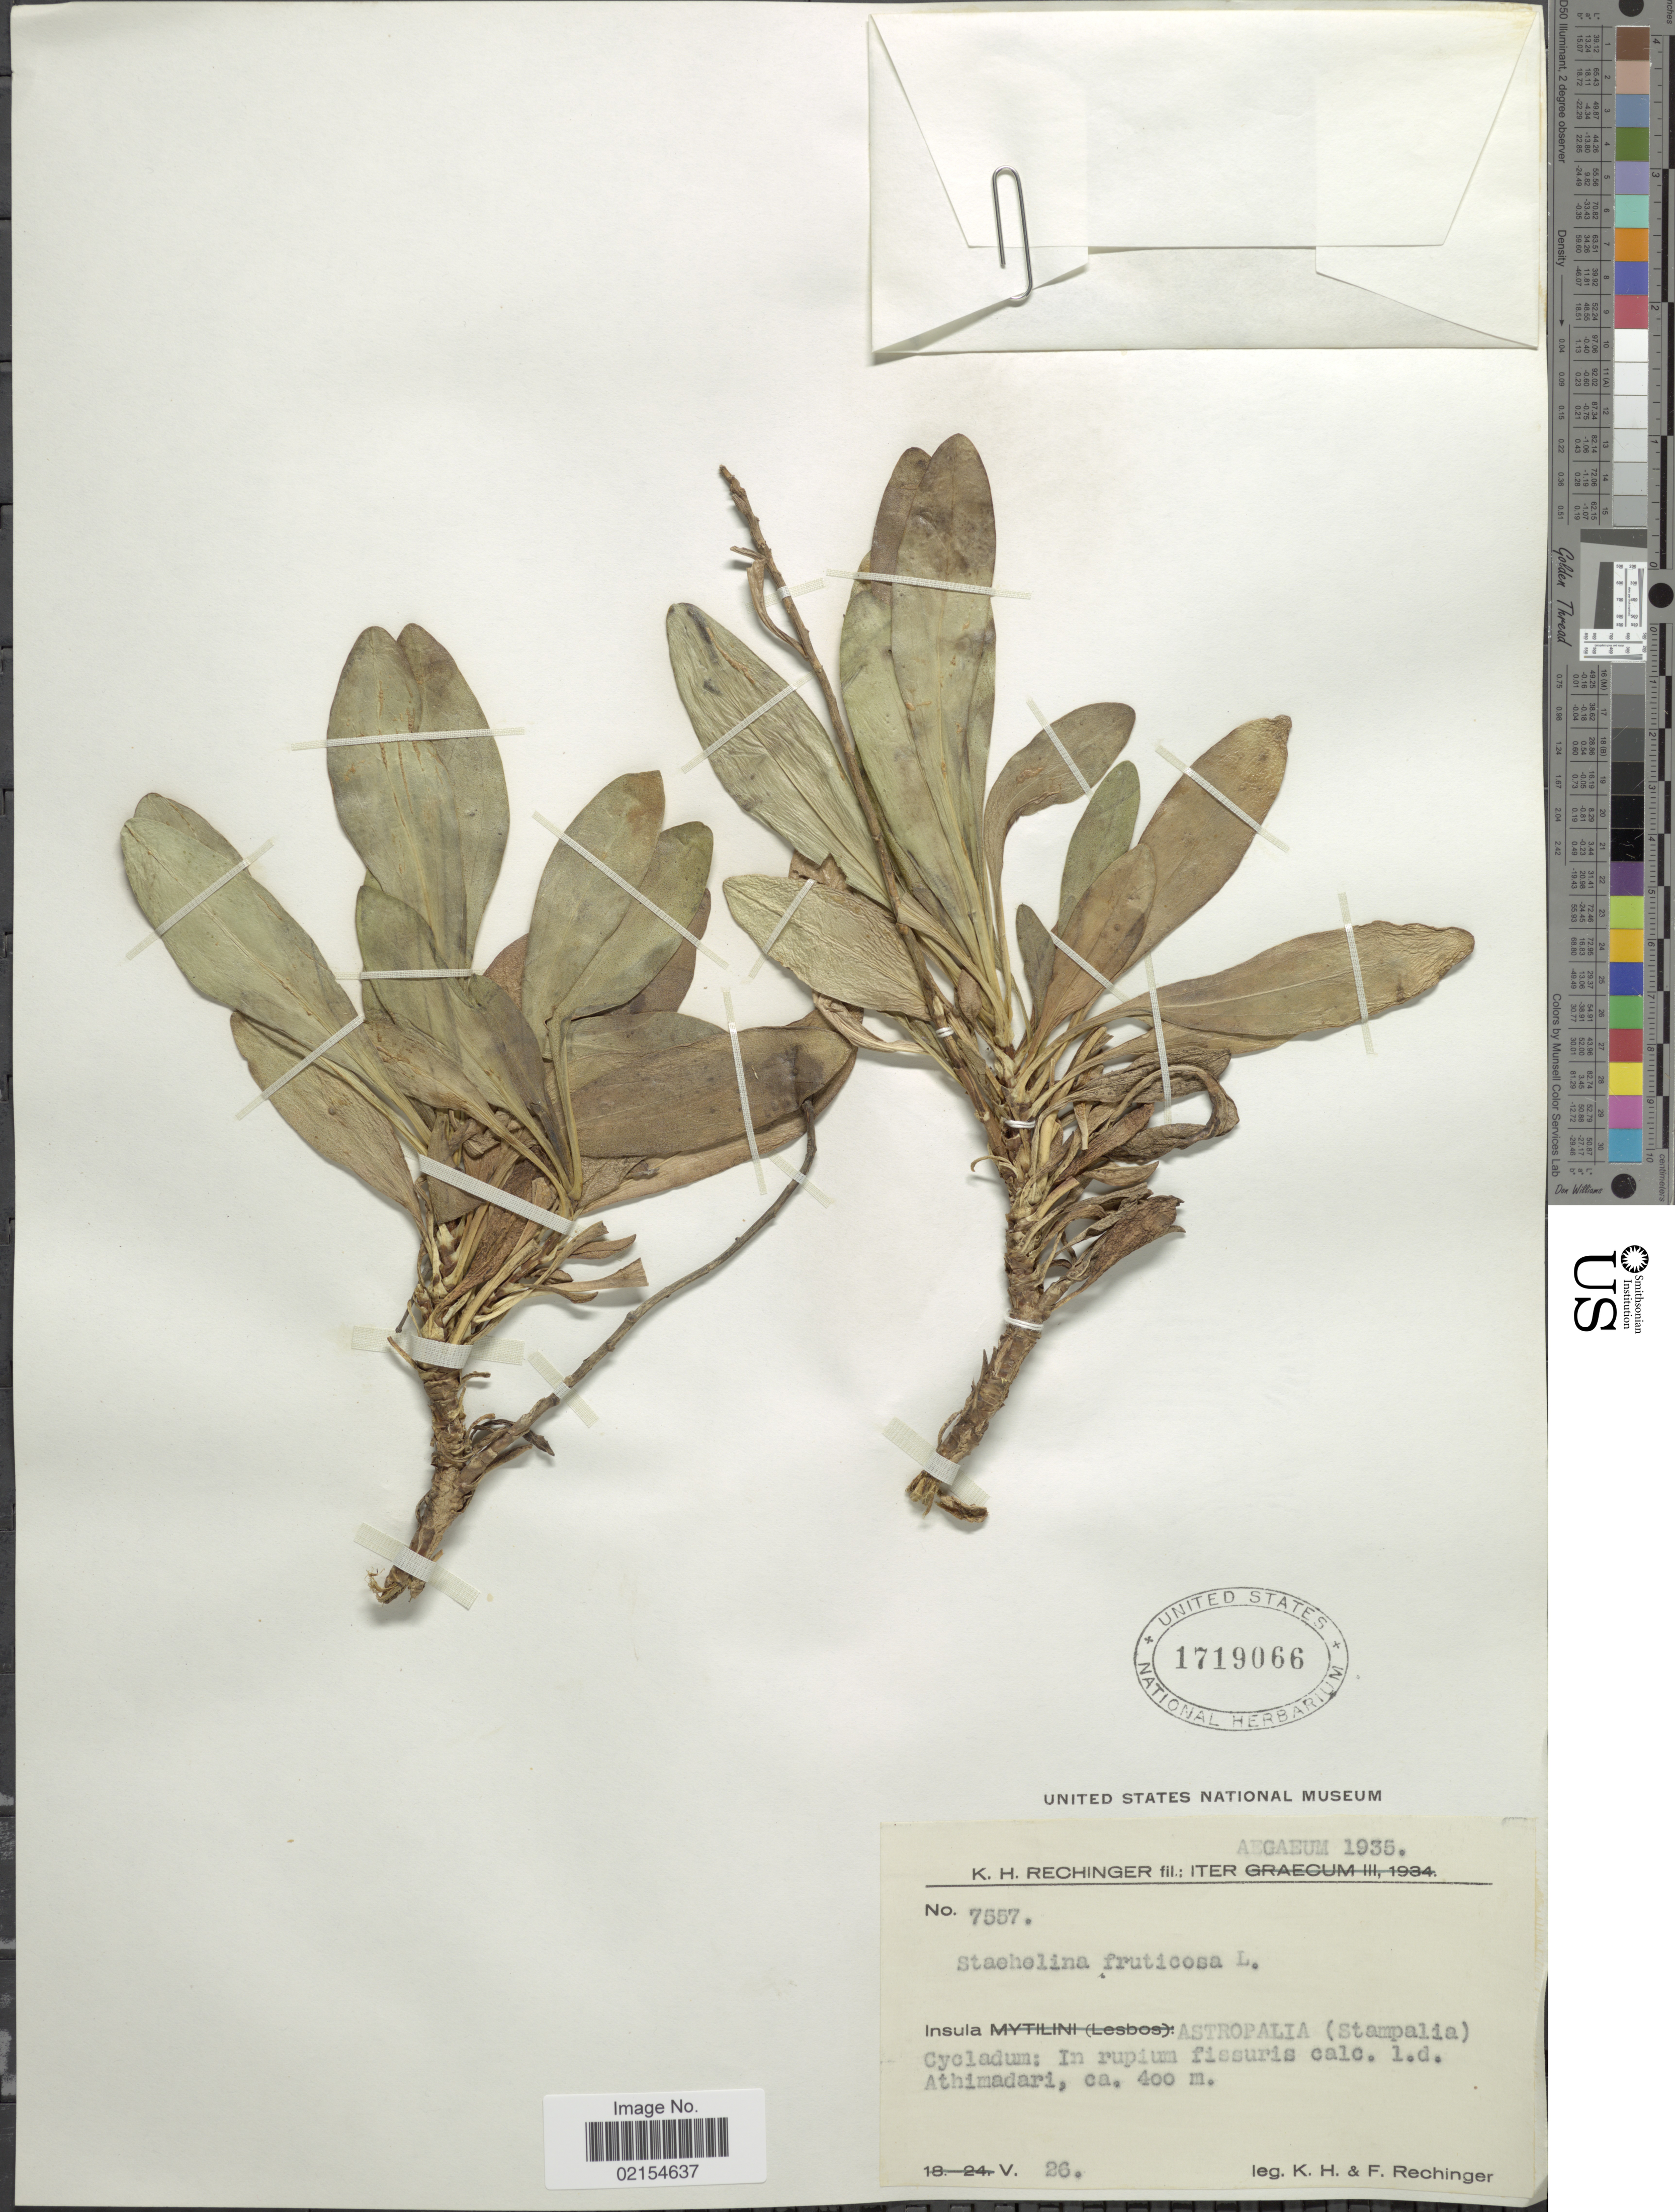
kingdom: Plantae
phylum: Tracheophyta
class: Magnoliopsida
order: Asterales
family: Asteraceae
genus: Staehelina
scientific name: Staehelina fruticosa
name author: L.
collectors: K. H. Rechinger & F. Rechinger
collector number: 7557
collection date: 1935-05-26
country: Greece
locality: Cycladum, In rupium fissuris calc., l.d. Athimadari.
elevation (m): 400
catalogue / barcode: US 1719066